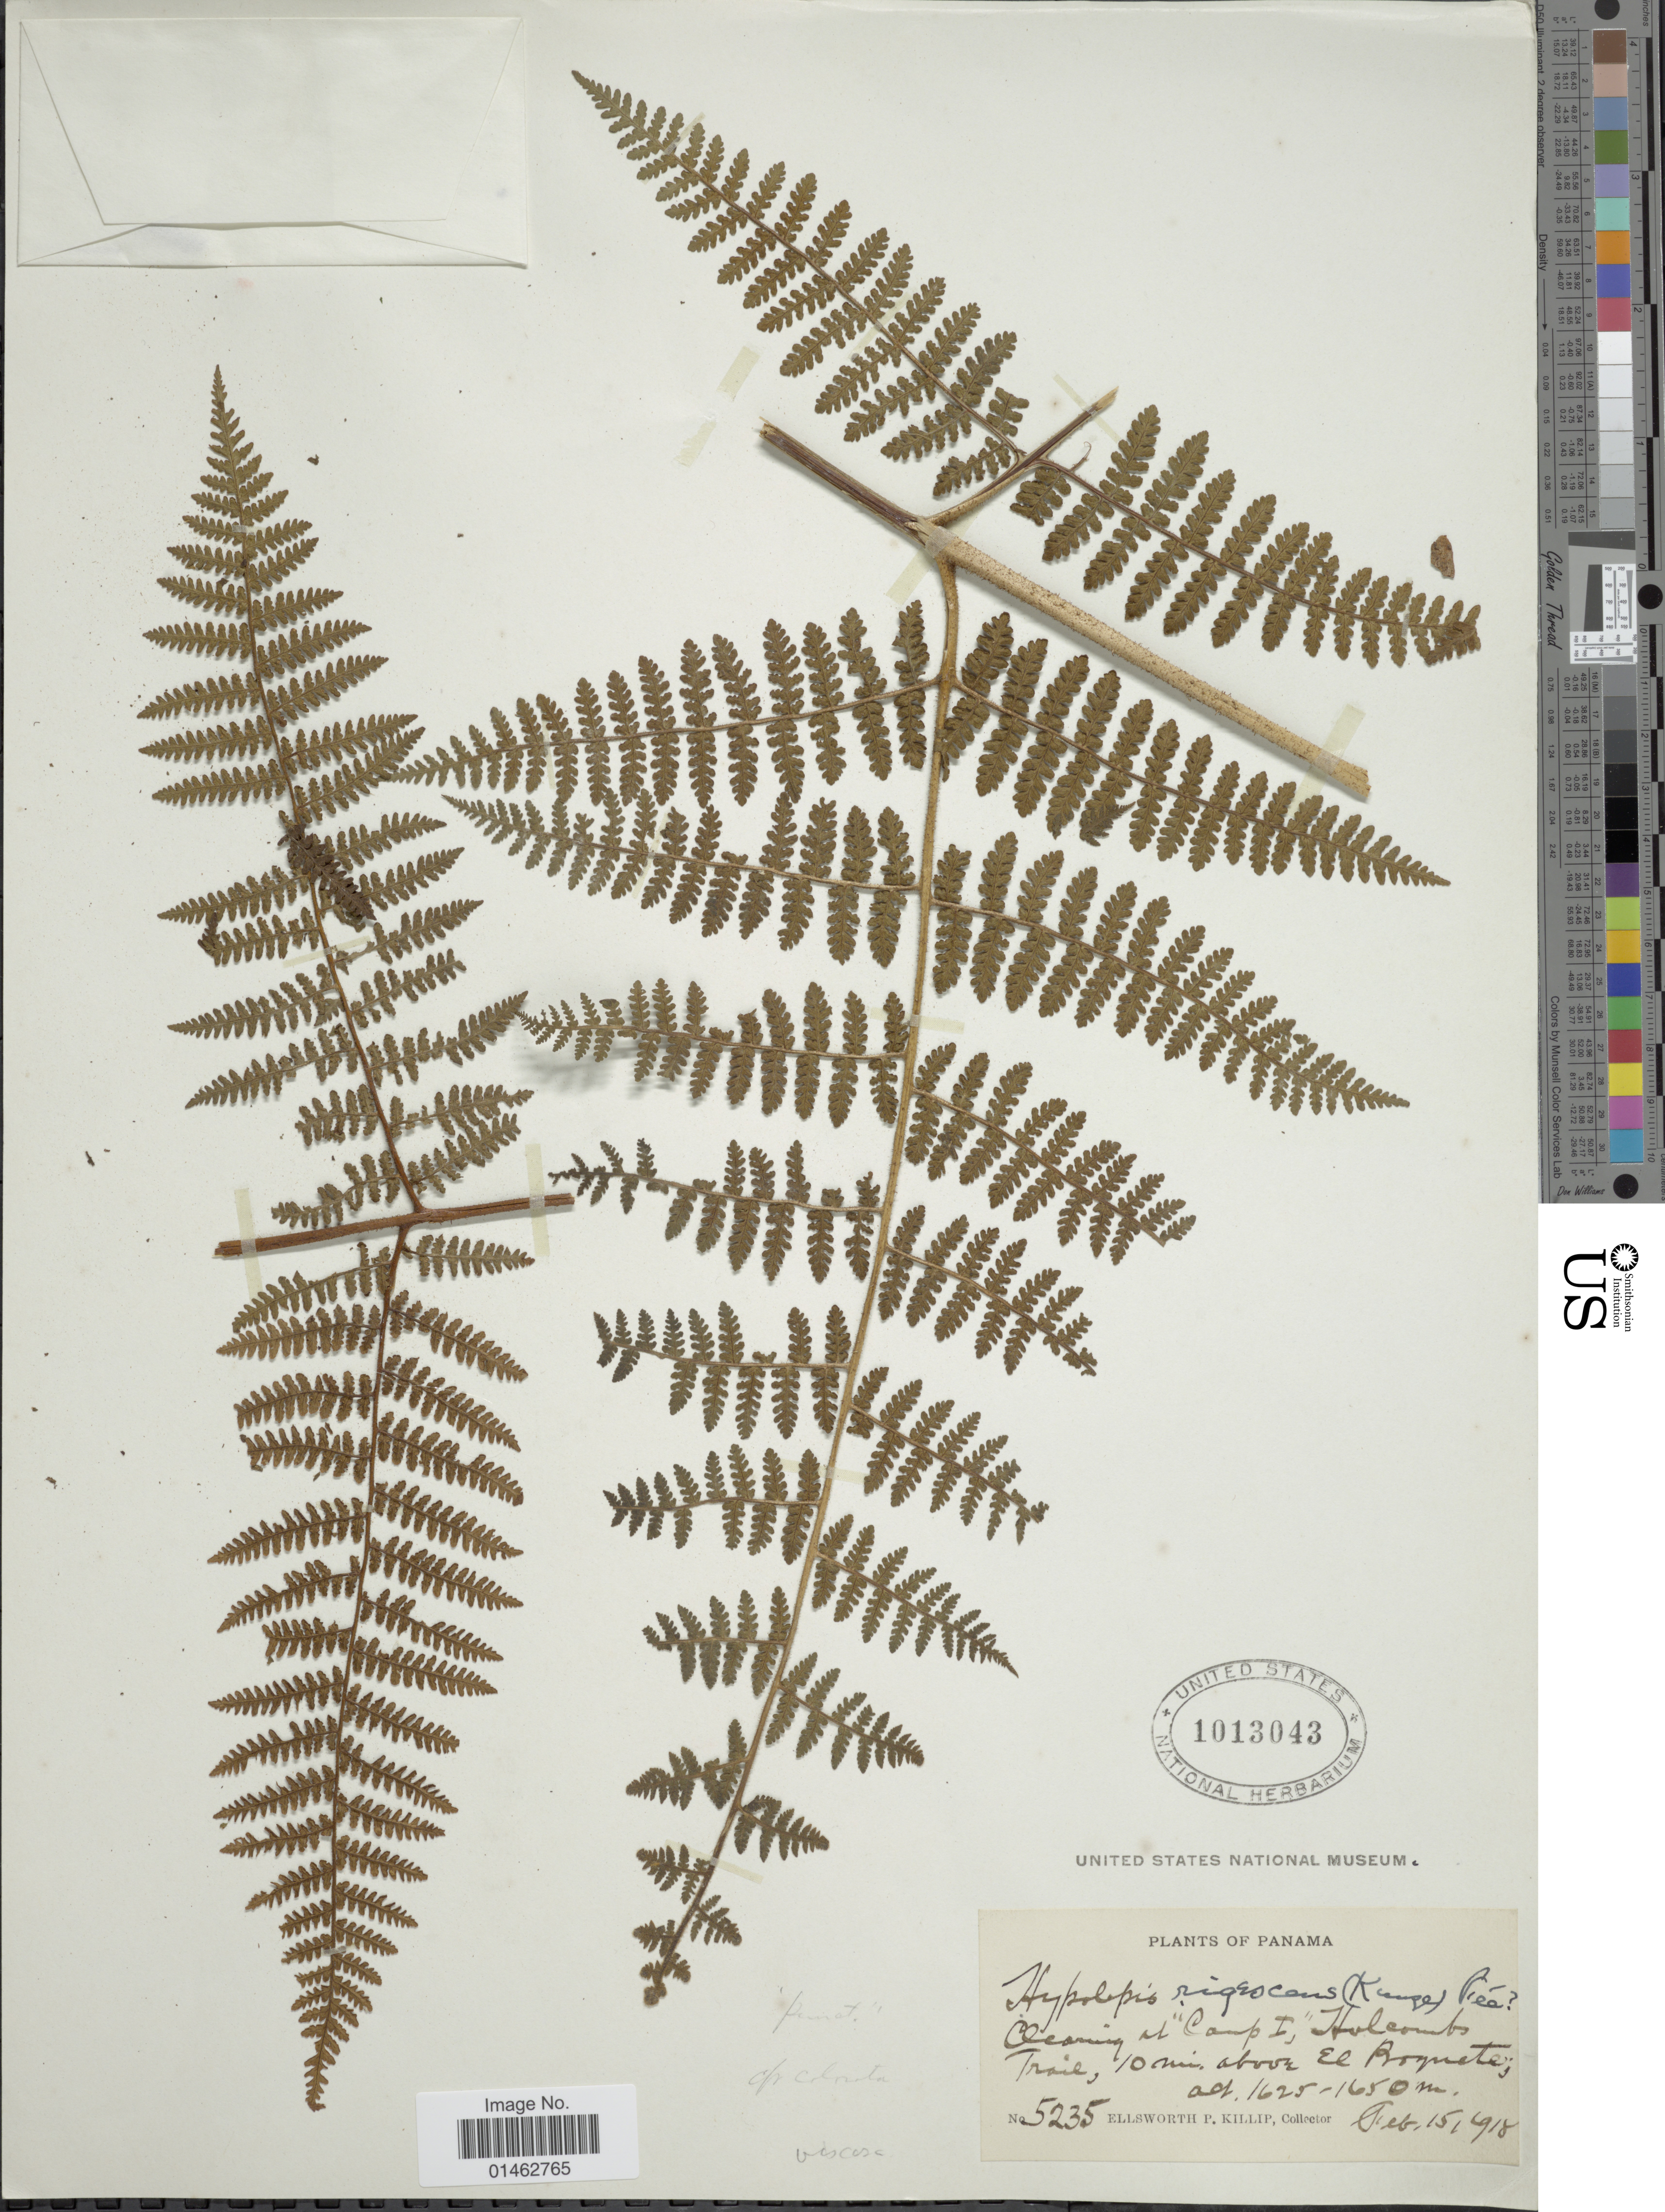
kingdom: Plantae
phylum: Tracheophyta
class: Polypodiopsida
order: Polypodiales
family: Dennstaedtiaceae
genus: Hypolepis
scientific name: Hypolepis rubiginosopilosula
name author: Lellinger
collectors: E. P. Killip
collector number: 5236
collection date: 1918-02-15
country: Panama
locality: Clearing at 'Camp I,' Holcombs Trail, 10 mi above El Boquetet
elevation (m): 1625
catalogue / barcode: US 1013043